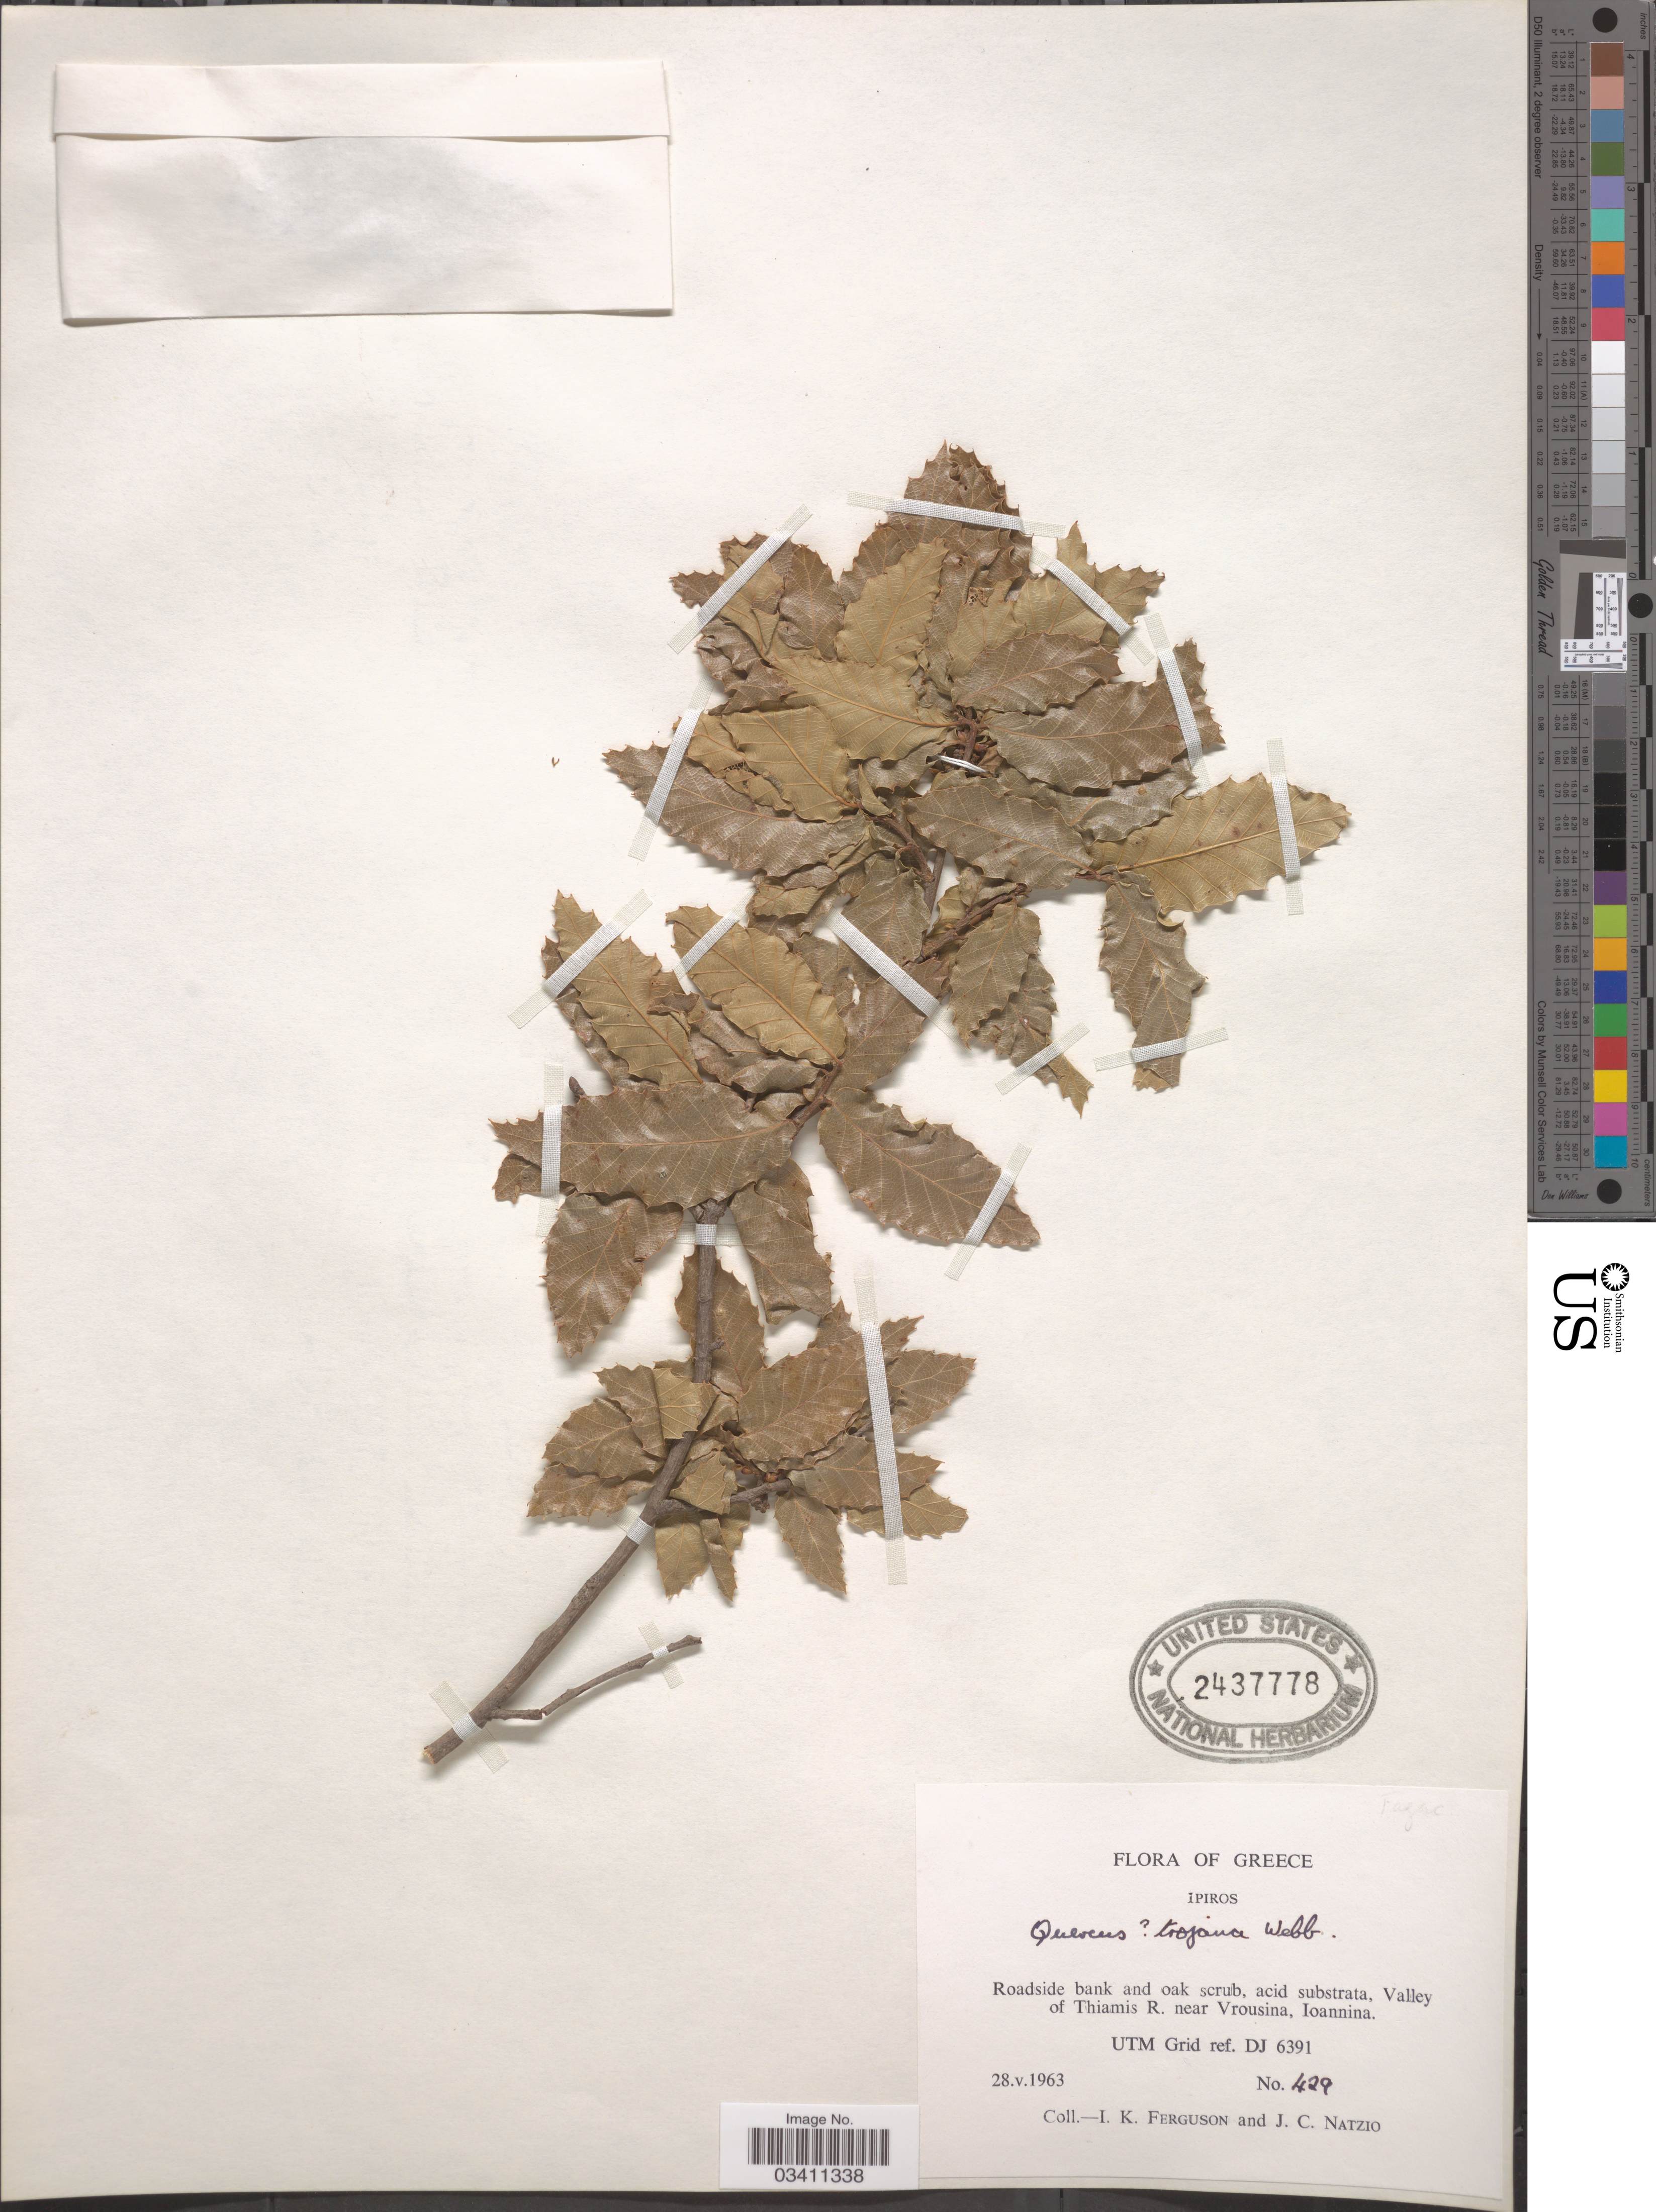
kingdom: Plantae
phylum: Tracheophyta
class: Magnoliopsida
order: Fagales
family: Fagaceae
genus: Quercus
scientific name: Quercus trojana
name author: Webb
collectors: I. K. Ferguson & J. Natzio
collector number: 429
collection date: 1963-05-28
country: Greece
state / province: Epirua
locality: Ipiros. Valley of Thiamis R. near Vrousina, Ioannina. UTM Grid ref. DJ 6391.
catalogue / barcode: US 2437778